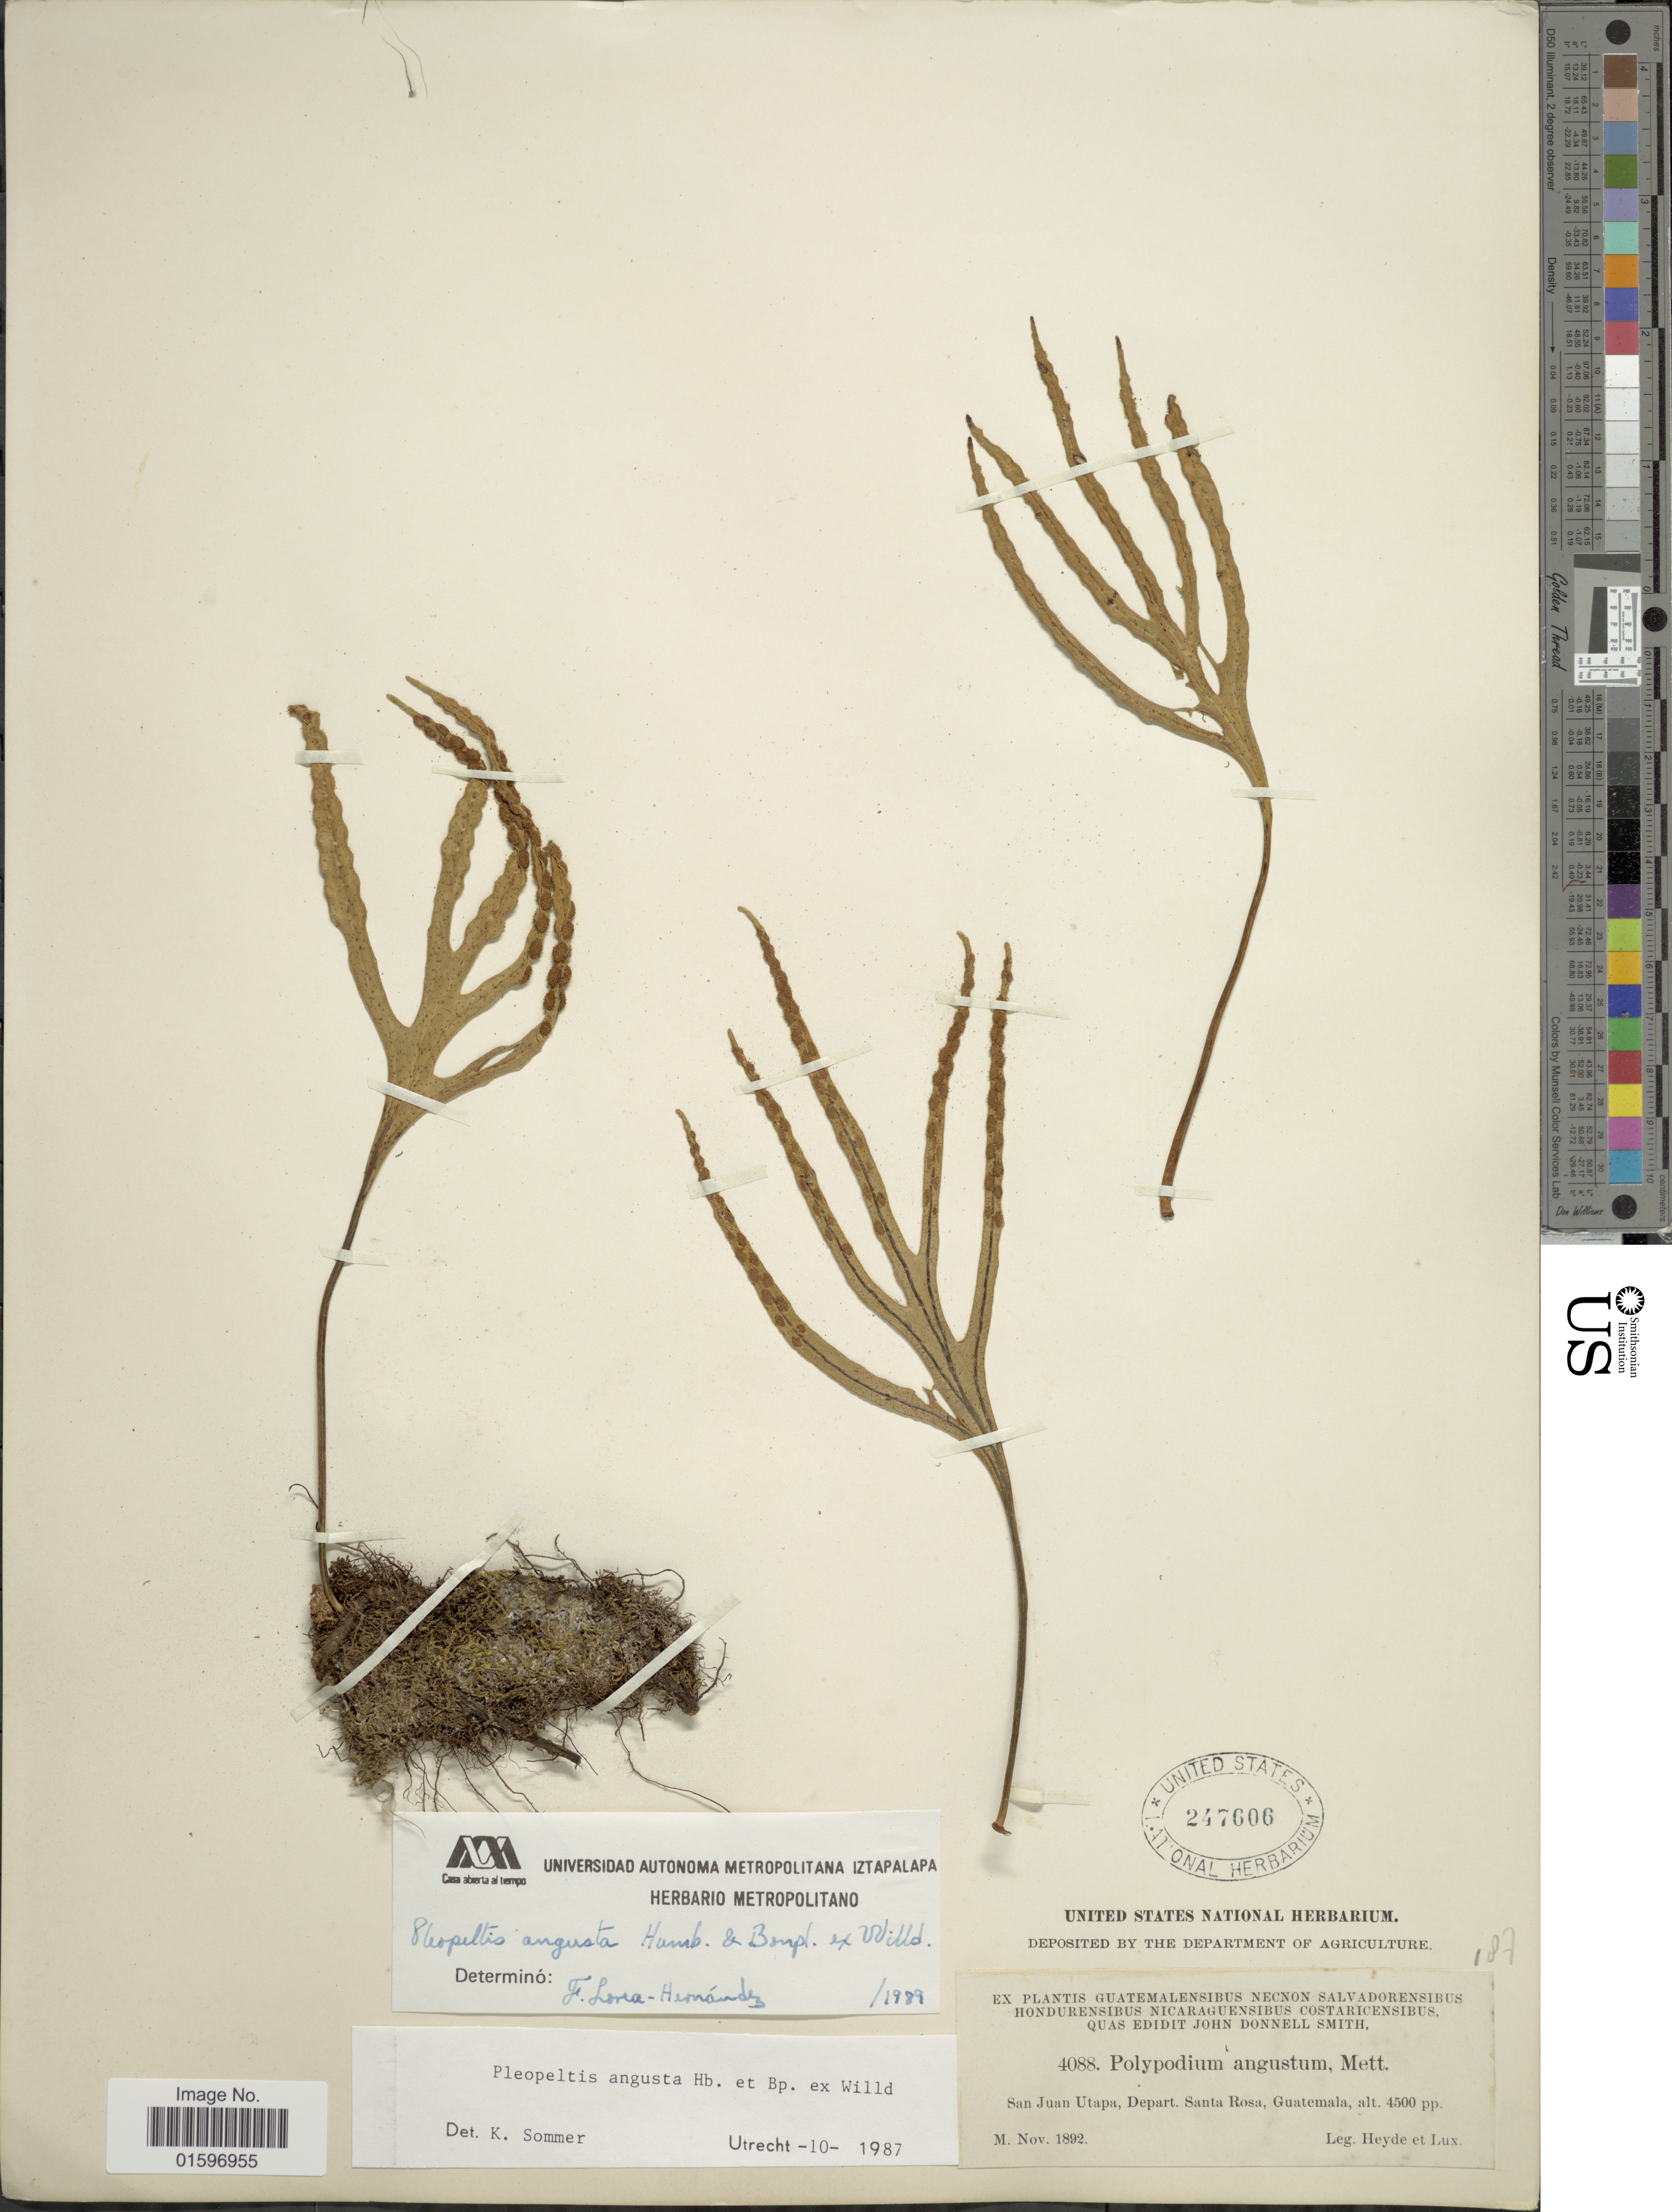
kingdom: Plantae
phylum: Tracheophyta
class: Polypodiopsida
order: Polypodiales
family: Polypodiaceae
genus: Pleopeltis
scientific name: Pleopeltis angusta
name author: Humb. & Bonap. ex Willd.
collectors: Heyde & Lux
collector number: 4088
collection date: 1892-11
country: Guatemala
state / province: Santa Rosa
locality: San Juan Utapa, Depart. Santa Rosa.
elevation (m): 1372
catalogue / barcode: US 247606